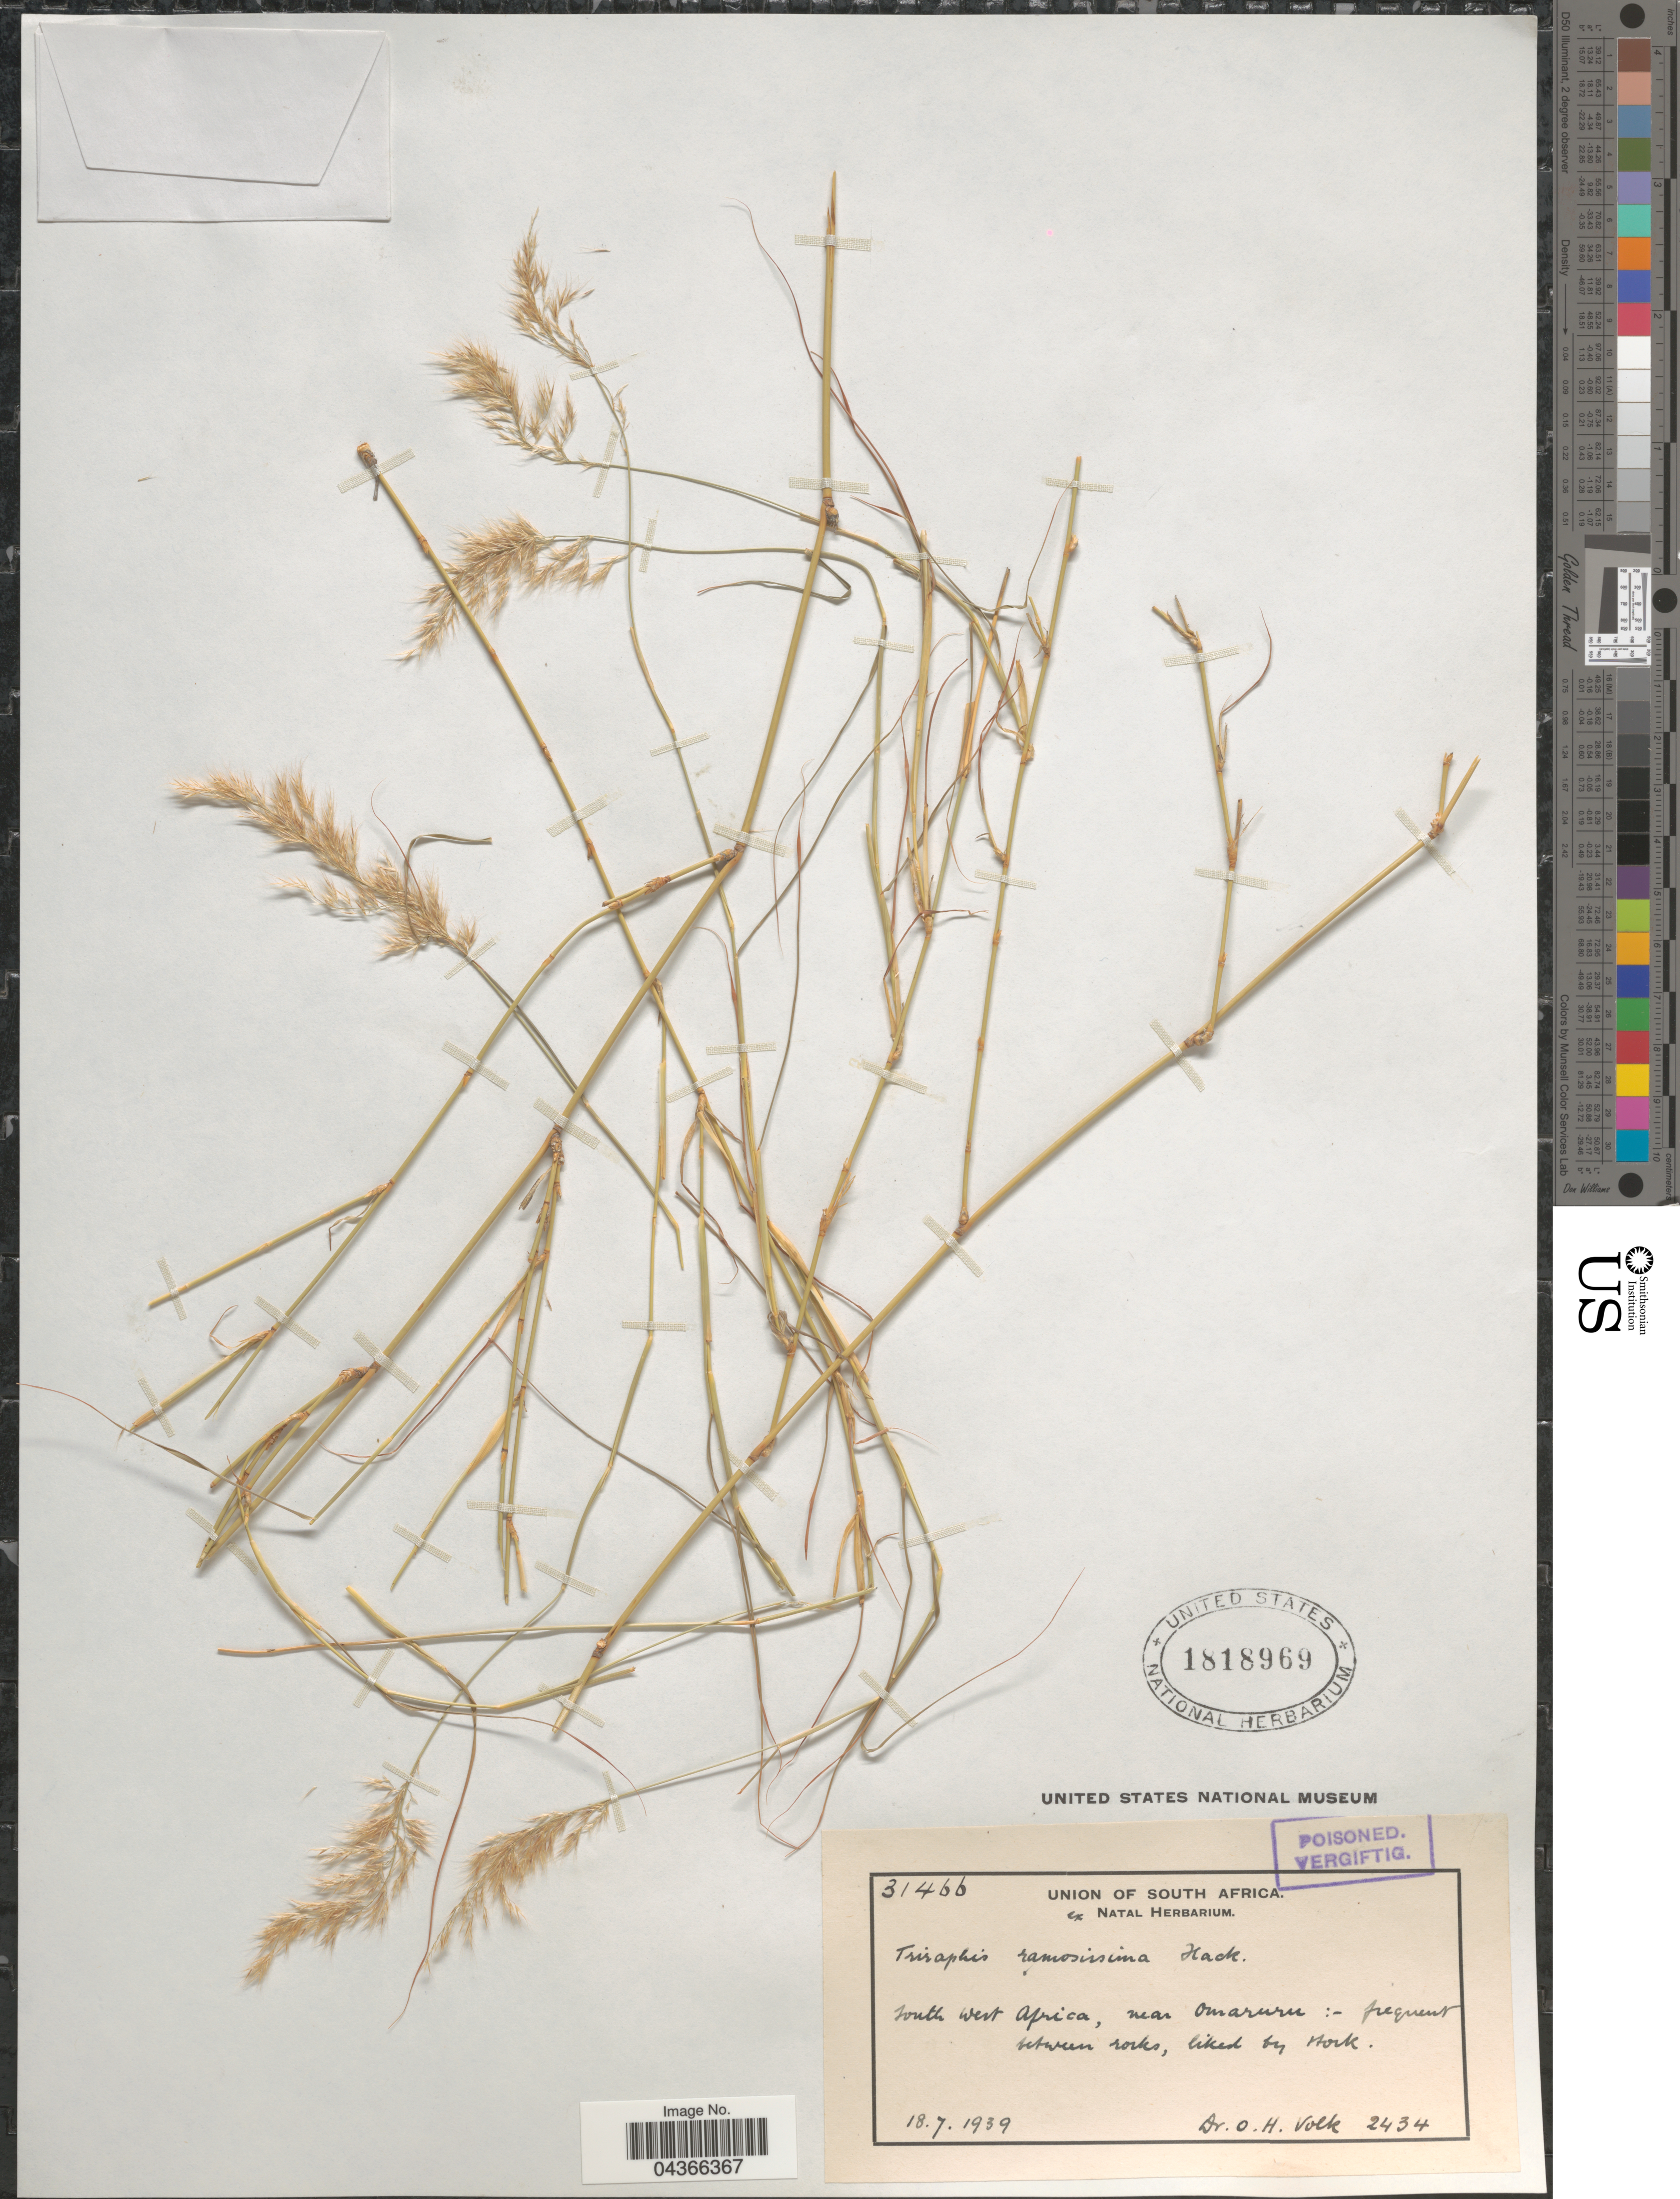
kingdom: Plantae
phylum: Tracheophyta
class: Liliopsida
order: Poales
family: Poaceae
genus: Triraphis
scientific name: Triraphis ramosissima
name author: Hack.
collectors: O. Volk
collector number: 2434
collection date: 1939-07-18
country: Namibia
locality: Union of South Africa. South West Africa, near Omaruru: frequent between rocks.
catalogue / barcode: US 1818969